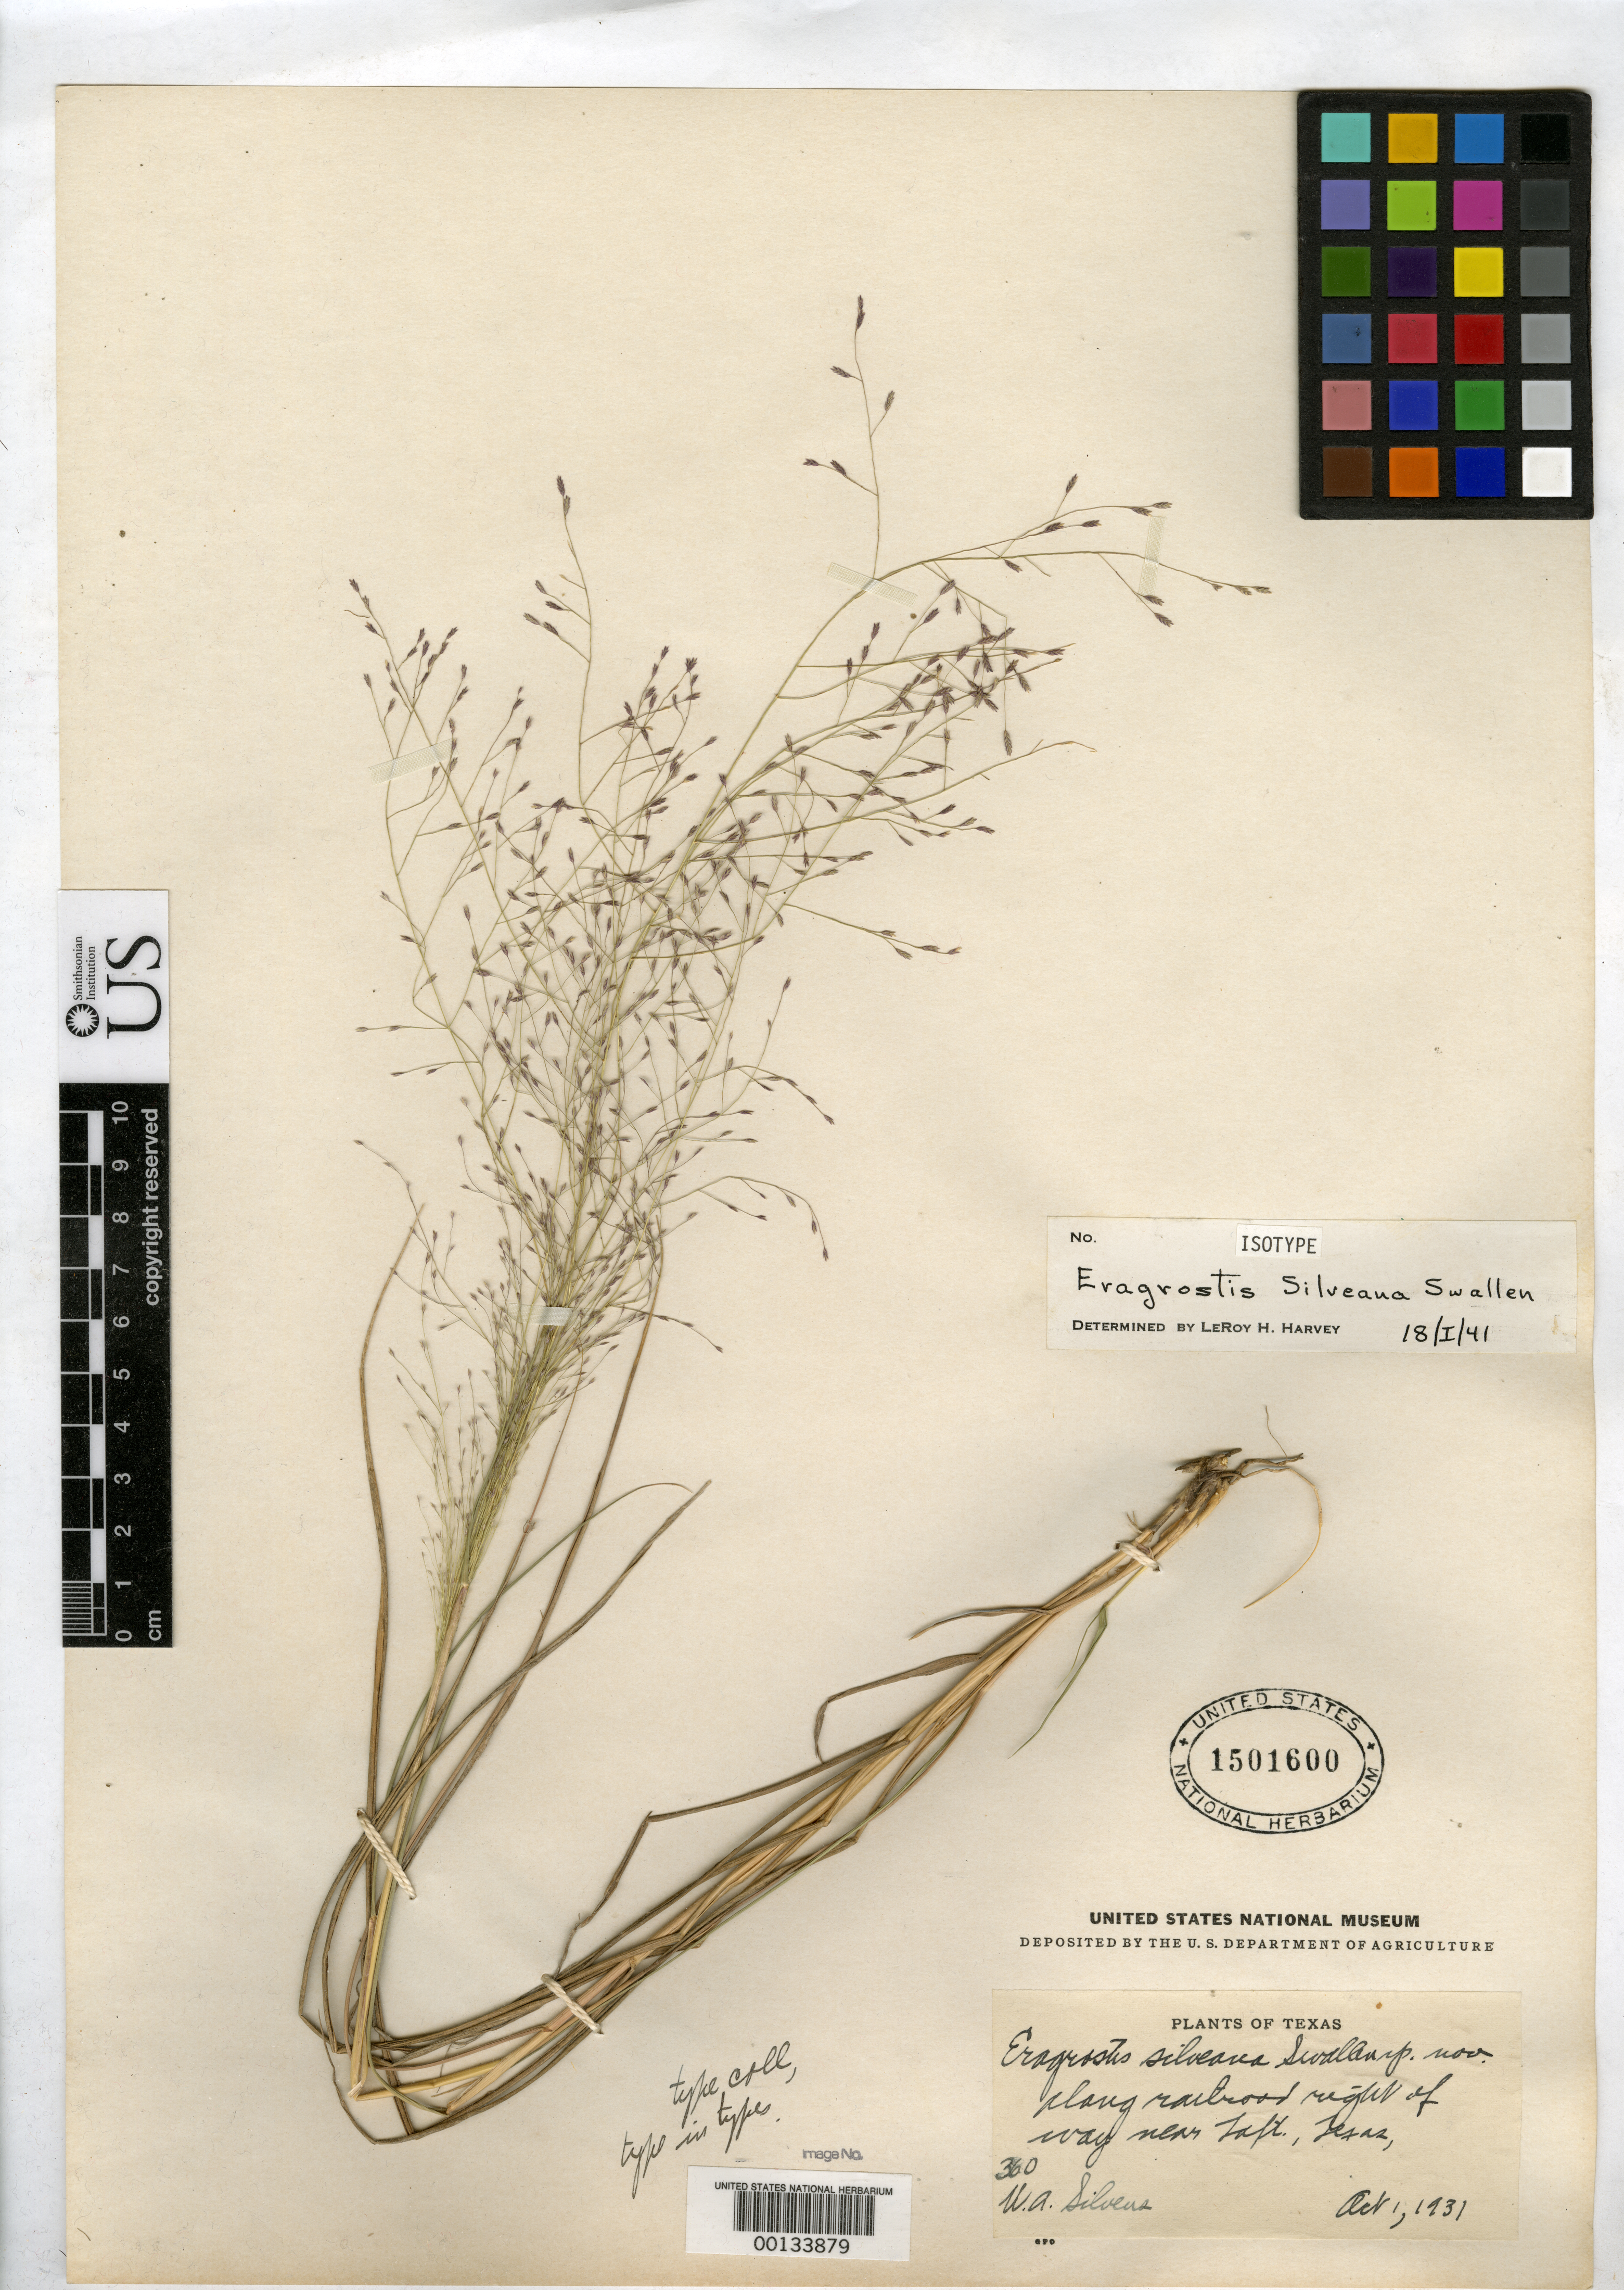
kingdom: Plantae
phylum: Tracheophyta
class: Liliopsida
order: Poales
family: Poaceae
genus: Eragrostis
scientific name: Eragrostis silveana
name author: Swallen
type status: Isotype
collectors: W. Silveus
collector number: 360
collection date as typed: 01 Oct 1931 to 31 Oct 1931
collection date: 1931-10-01/1931-10-31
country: United States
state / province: Texas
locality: San Antonio, near Taft, Texas S along R.R. right of way.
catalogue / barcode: US 1501600